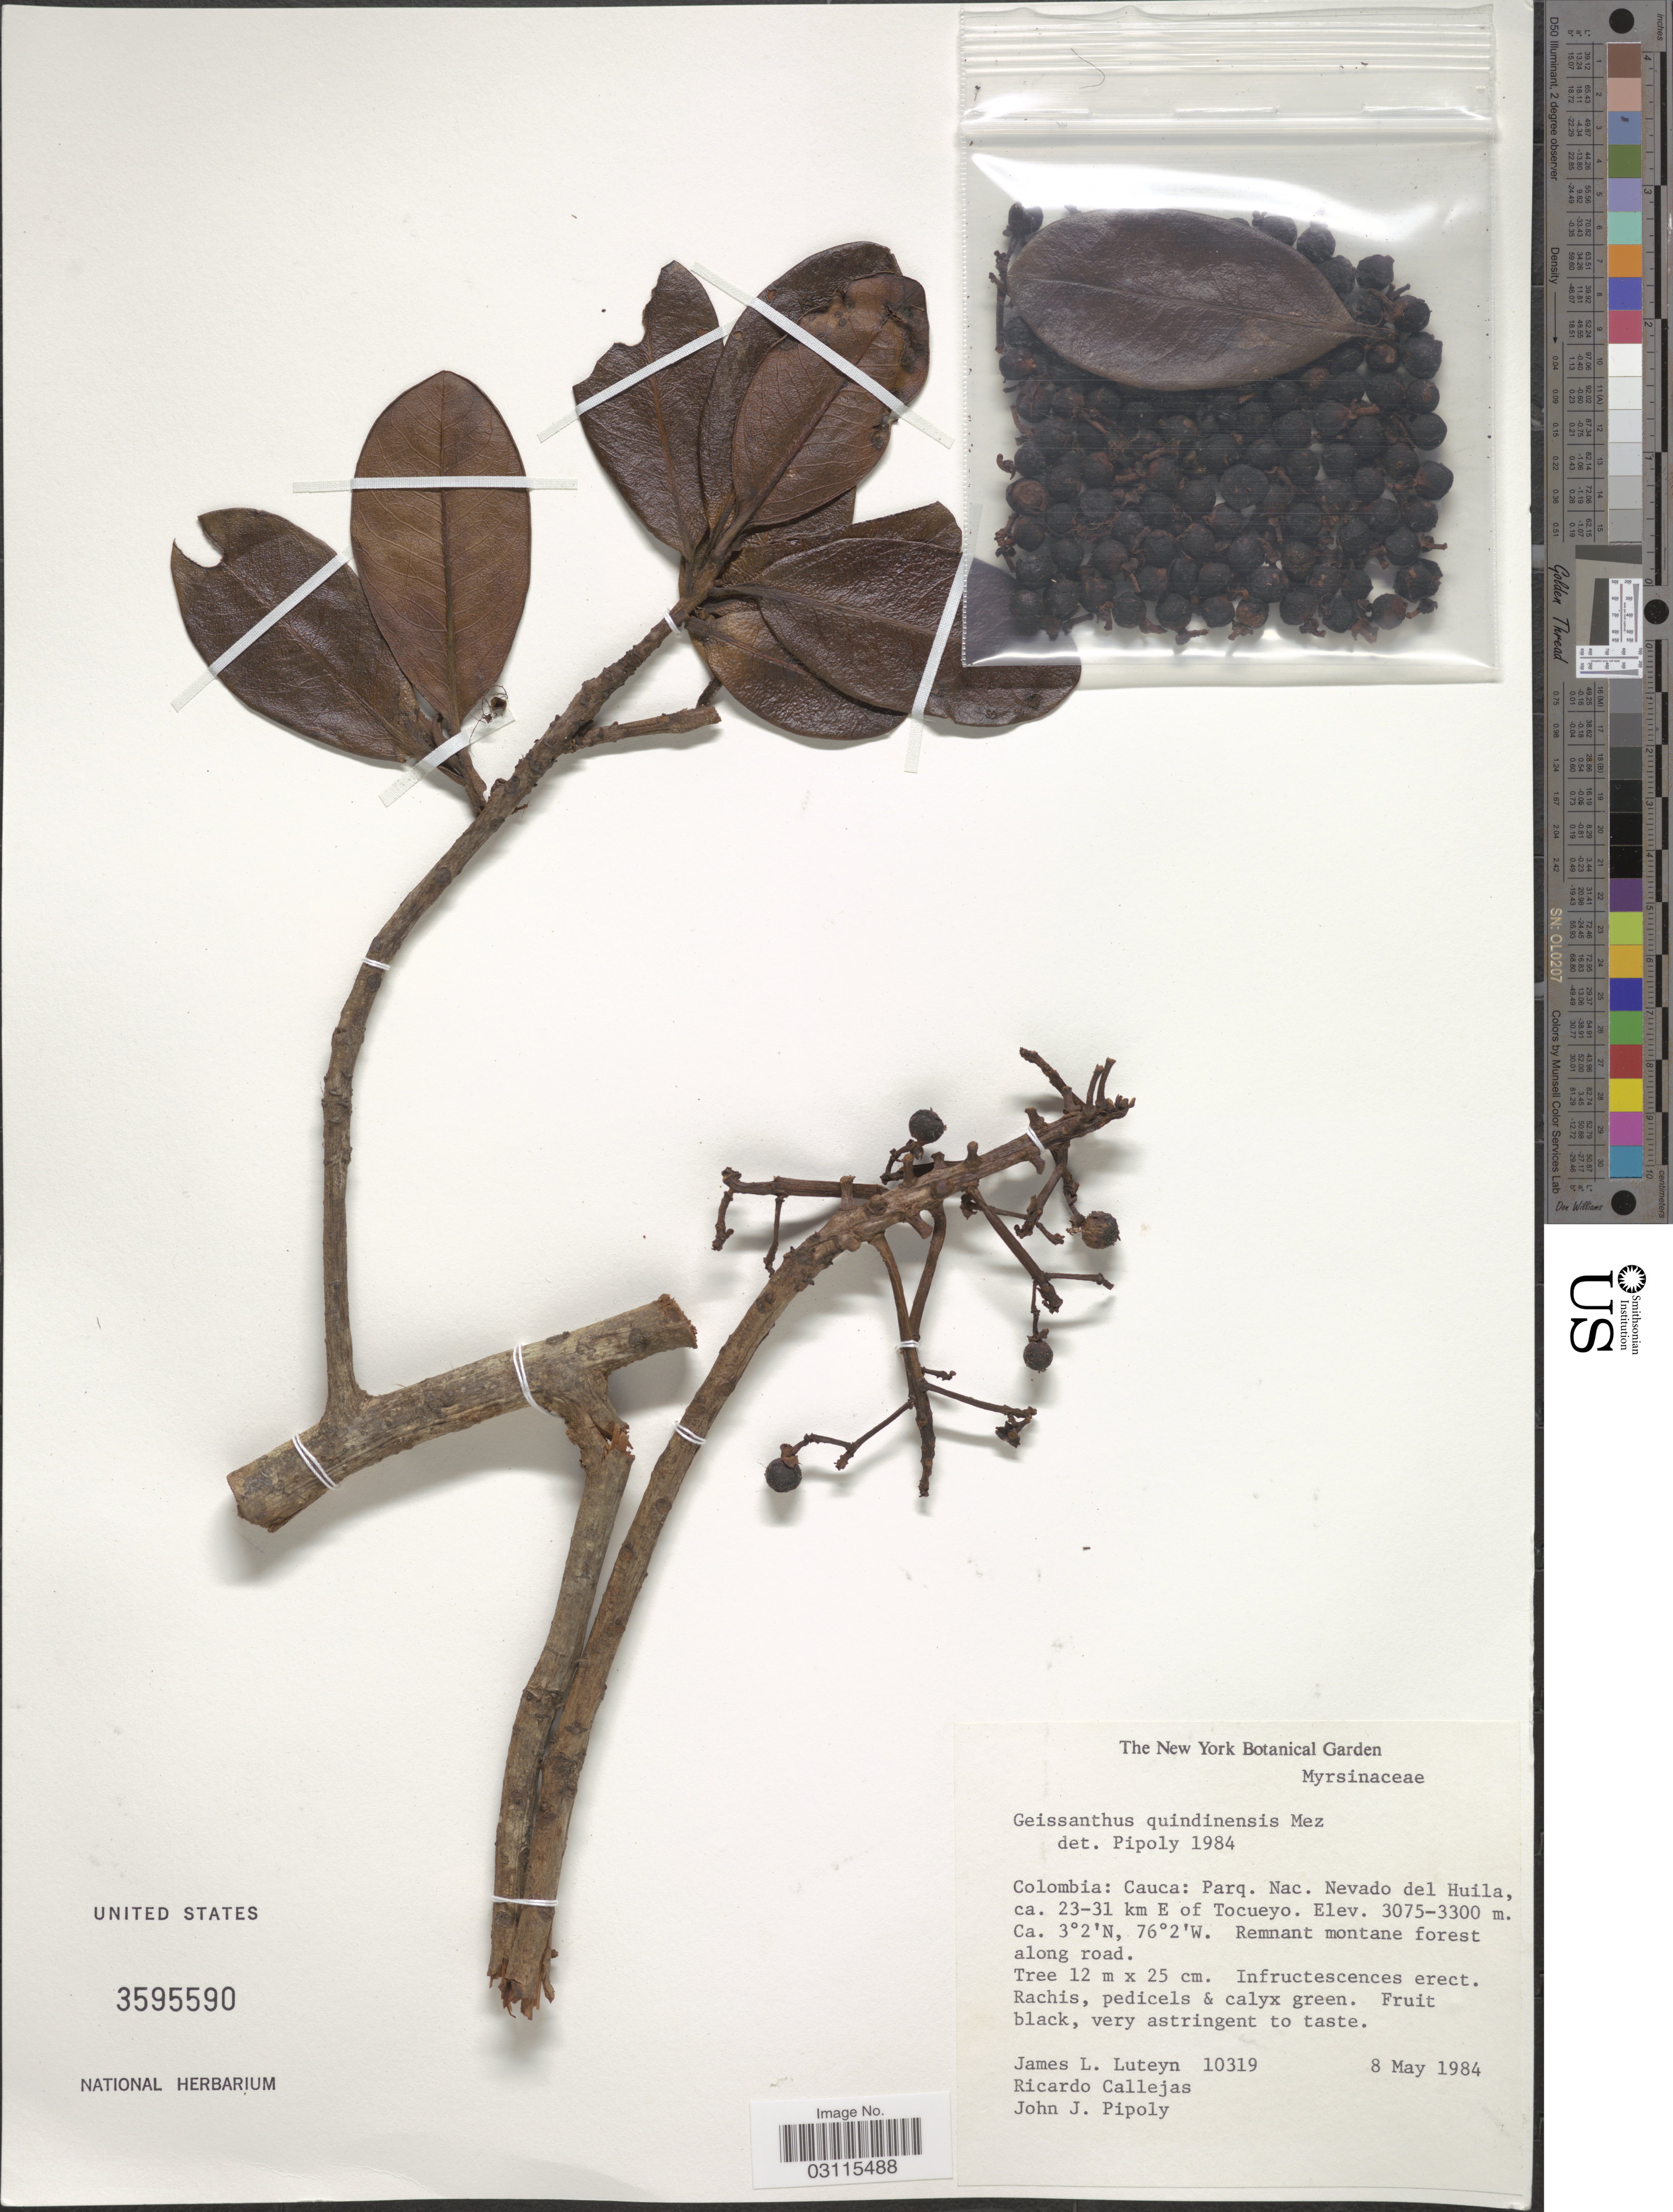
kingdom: Plantae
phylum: Tracheophyta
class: Magnoliopsida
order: Ericales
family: Primulaceae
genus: Geissanthus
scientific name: Geissanthus quindiensis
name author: Mez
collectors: J. L. Luteyn, R. Callejas & J. J. Pipoly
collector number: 10319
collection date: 1984-05-08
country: Colombia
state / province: Cauca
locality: Cauca: Parq. Nac. Nevado del Huila, ca. 23-31 km E of Tocueyo.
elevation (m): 3075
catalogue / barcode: US 3595590